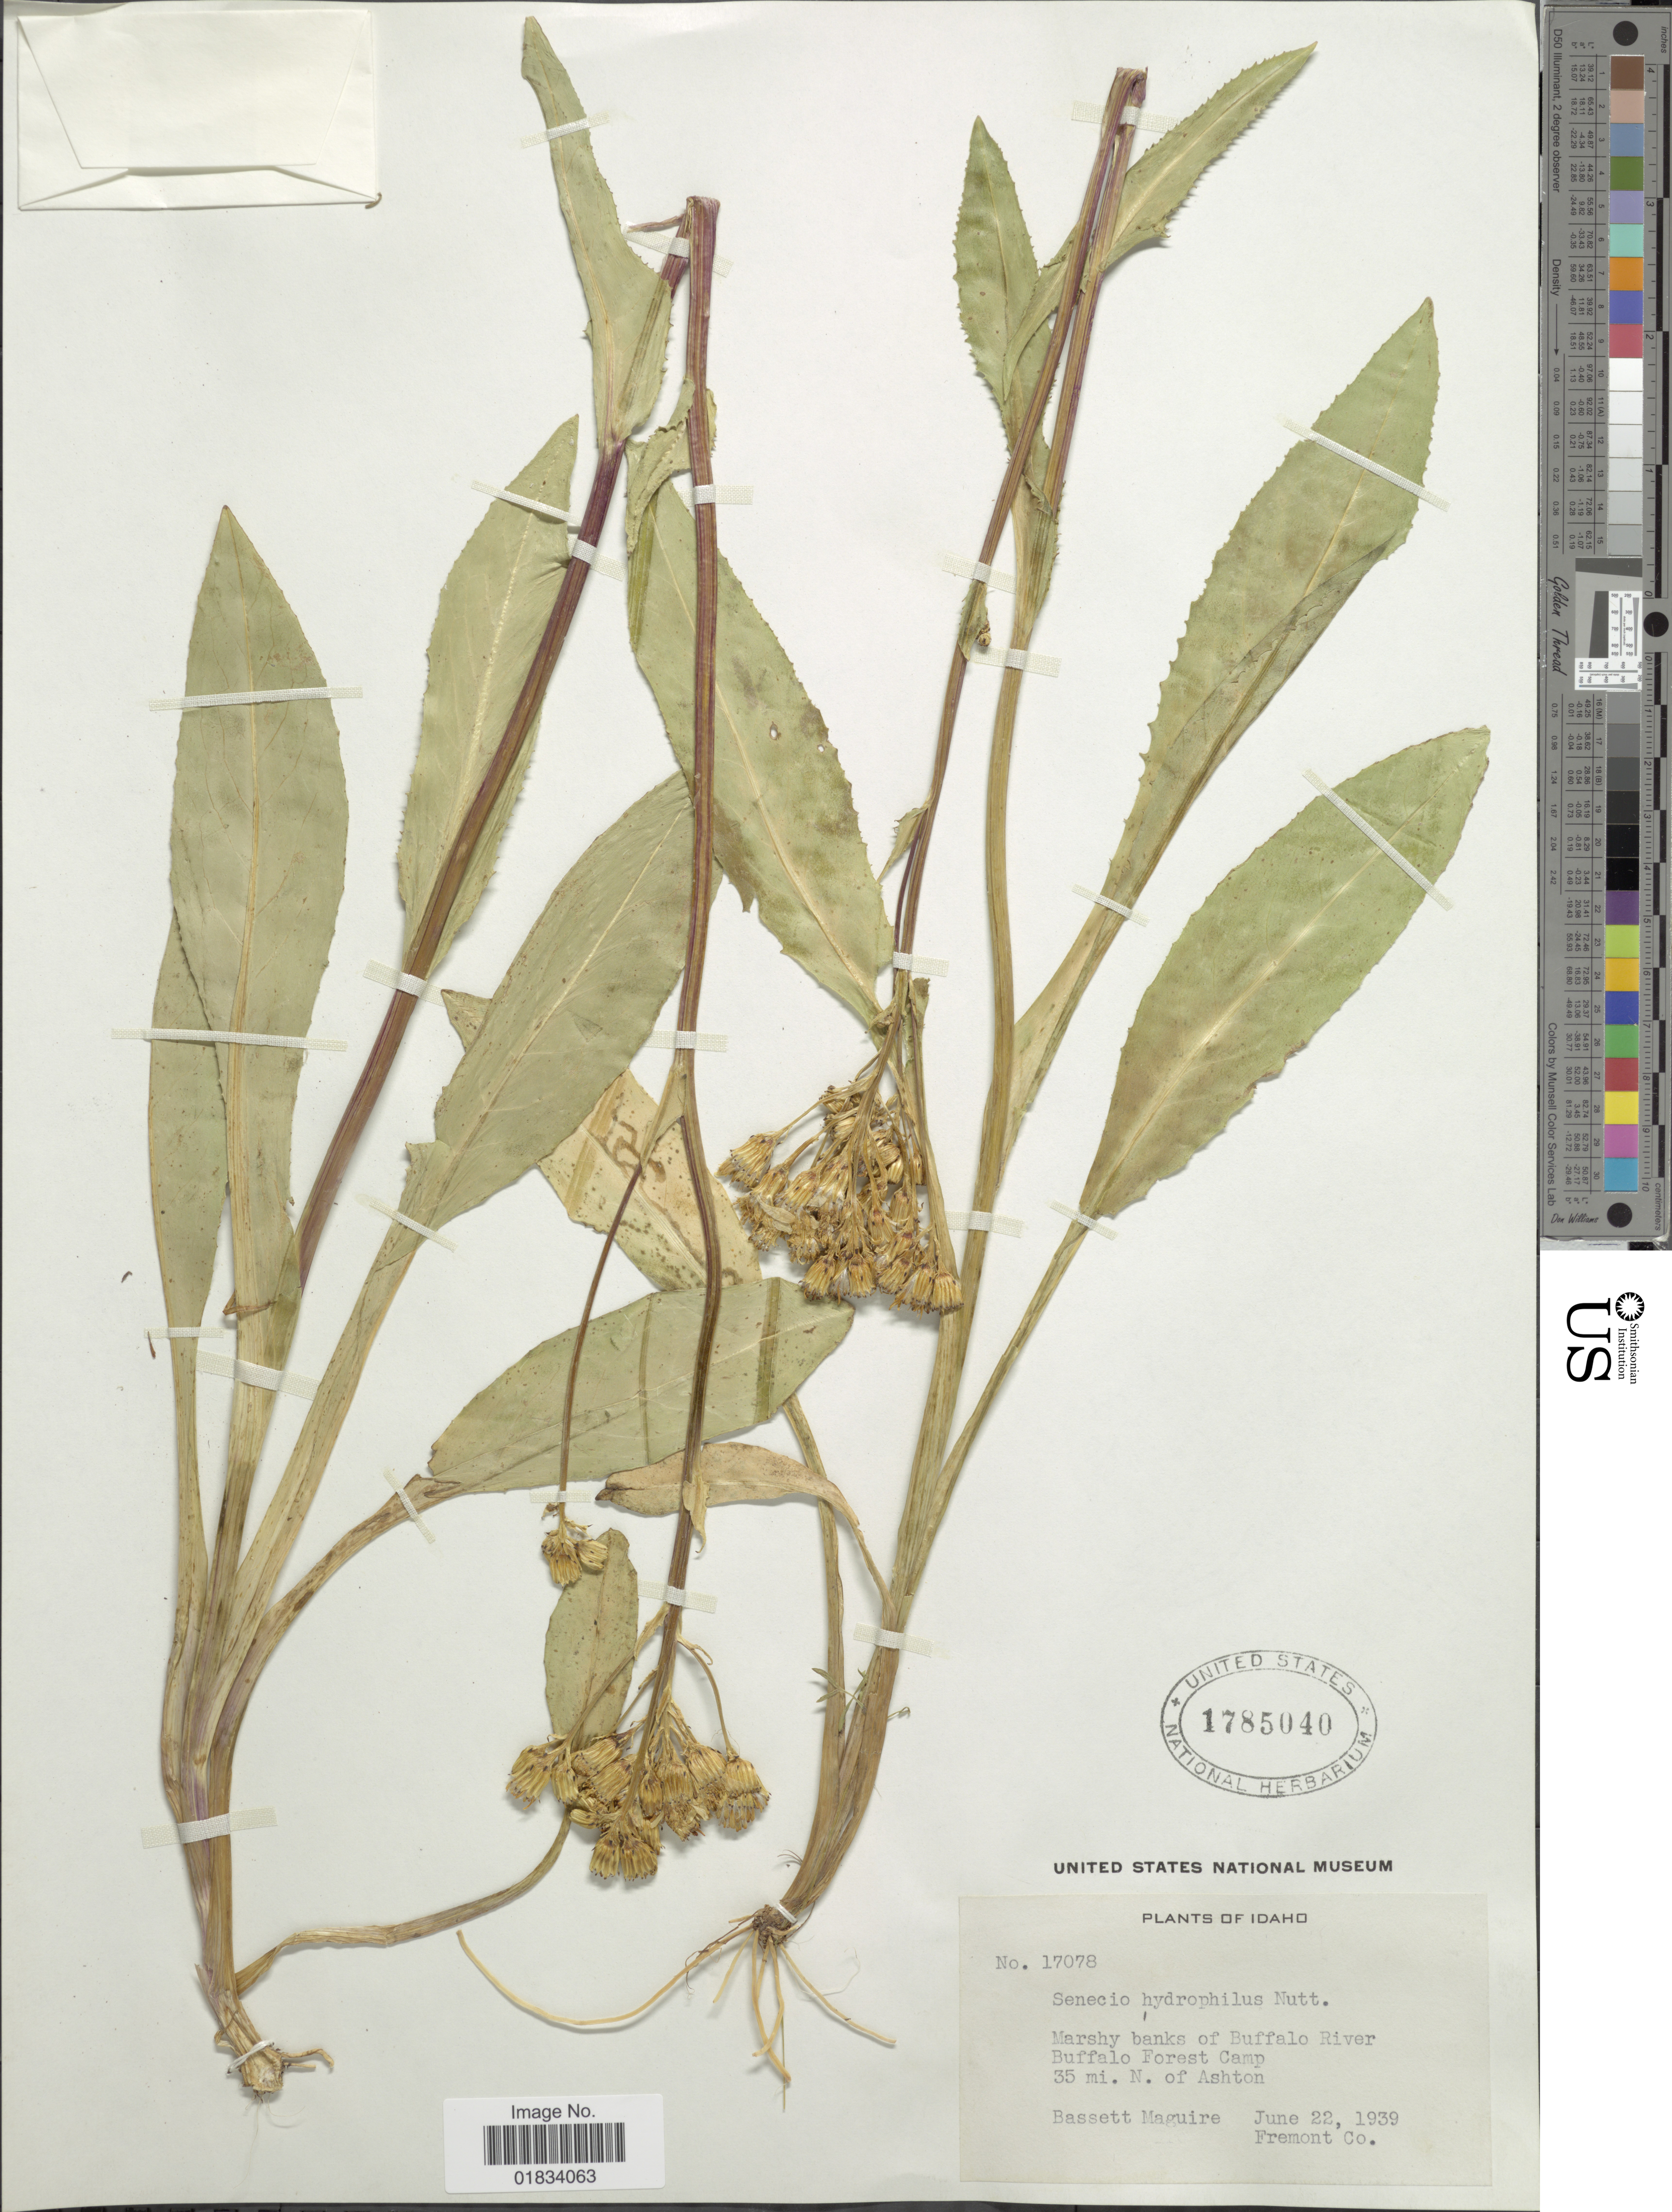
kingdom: Plantae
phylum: Tracheophyta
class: Magnoliopsida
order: Asterales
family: Asteraceae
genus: Senecio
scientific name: Senecio hydrophilus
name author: Nutt.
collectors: B. Maguire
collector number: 17078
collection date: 1939-06-22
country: United States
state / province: Idaho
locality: Marshy banks of Buffalo River, Buffalo Forest Camp, 35 mi. N. of Ashton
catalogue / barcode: US 1785040